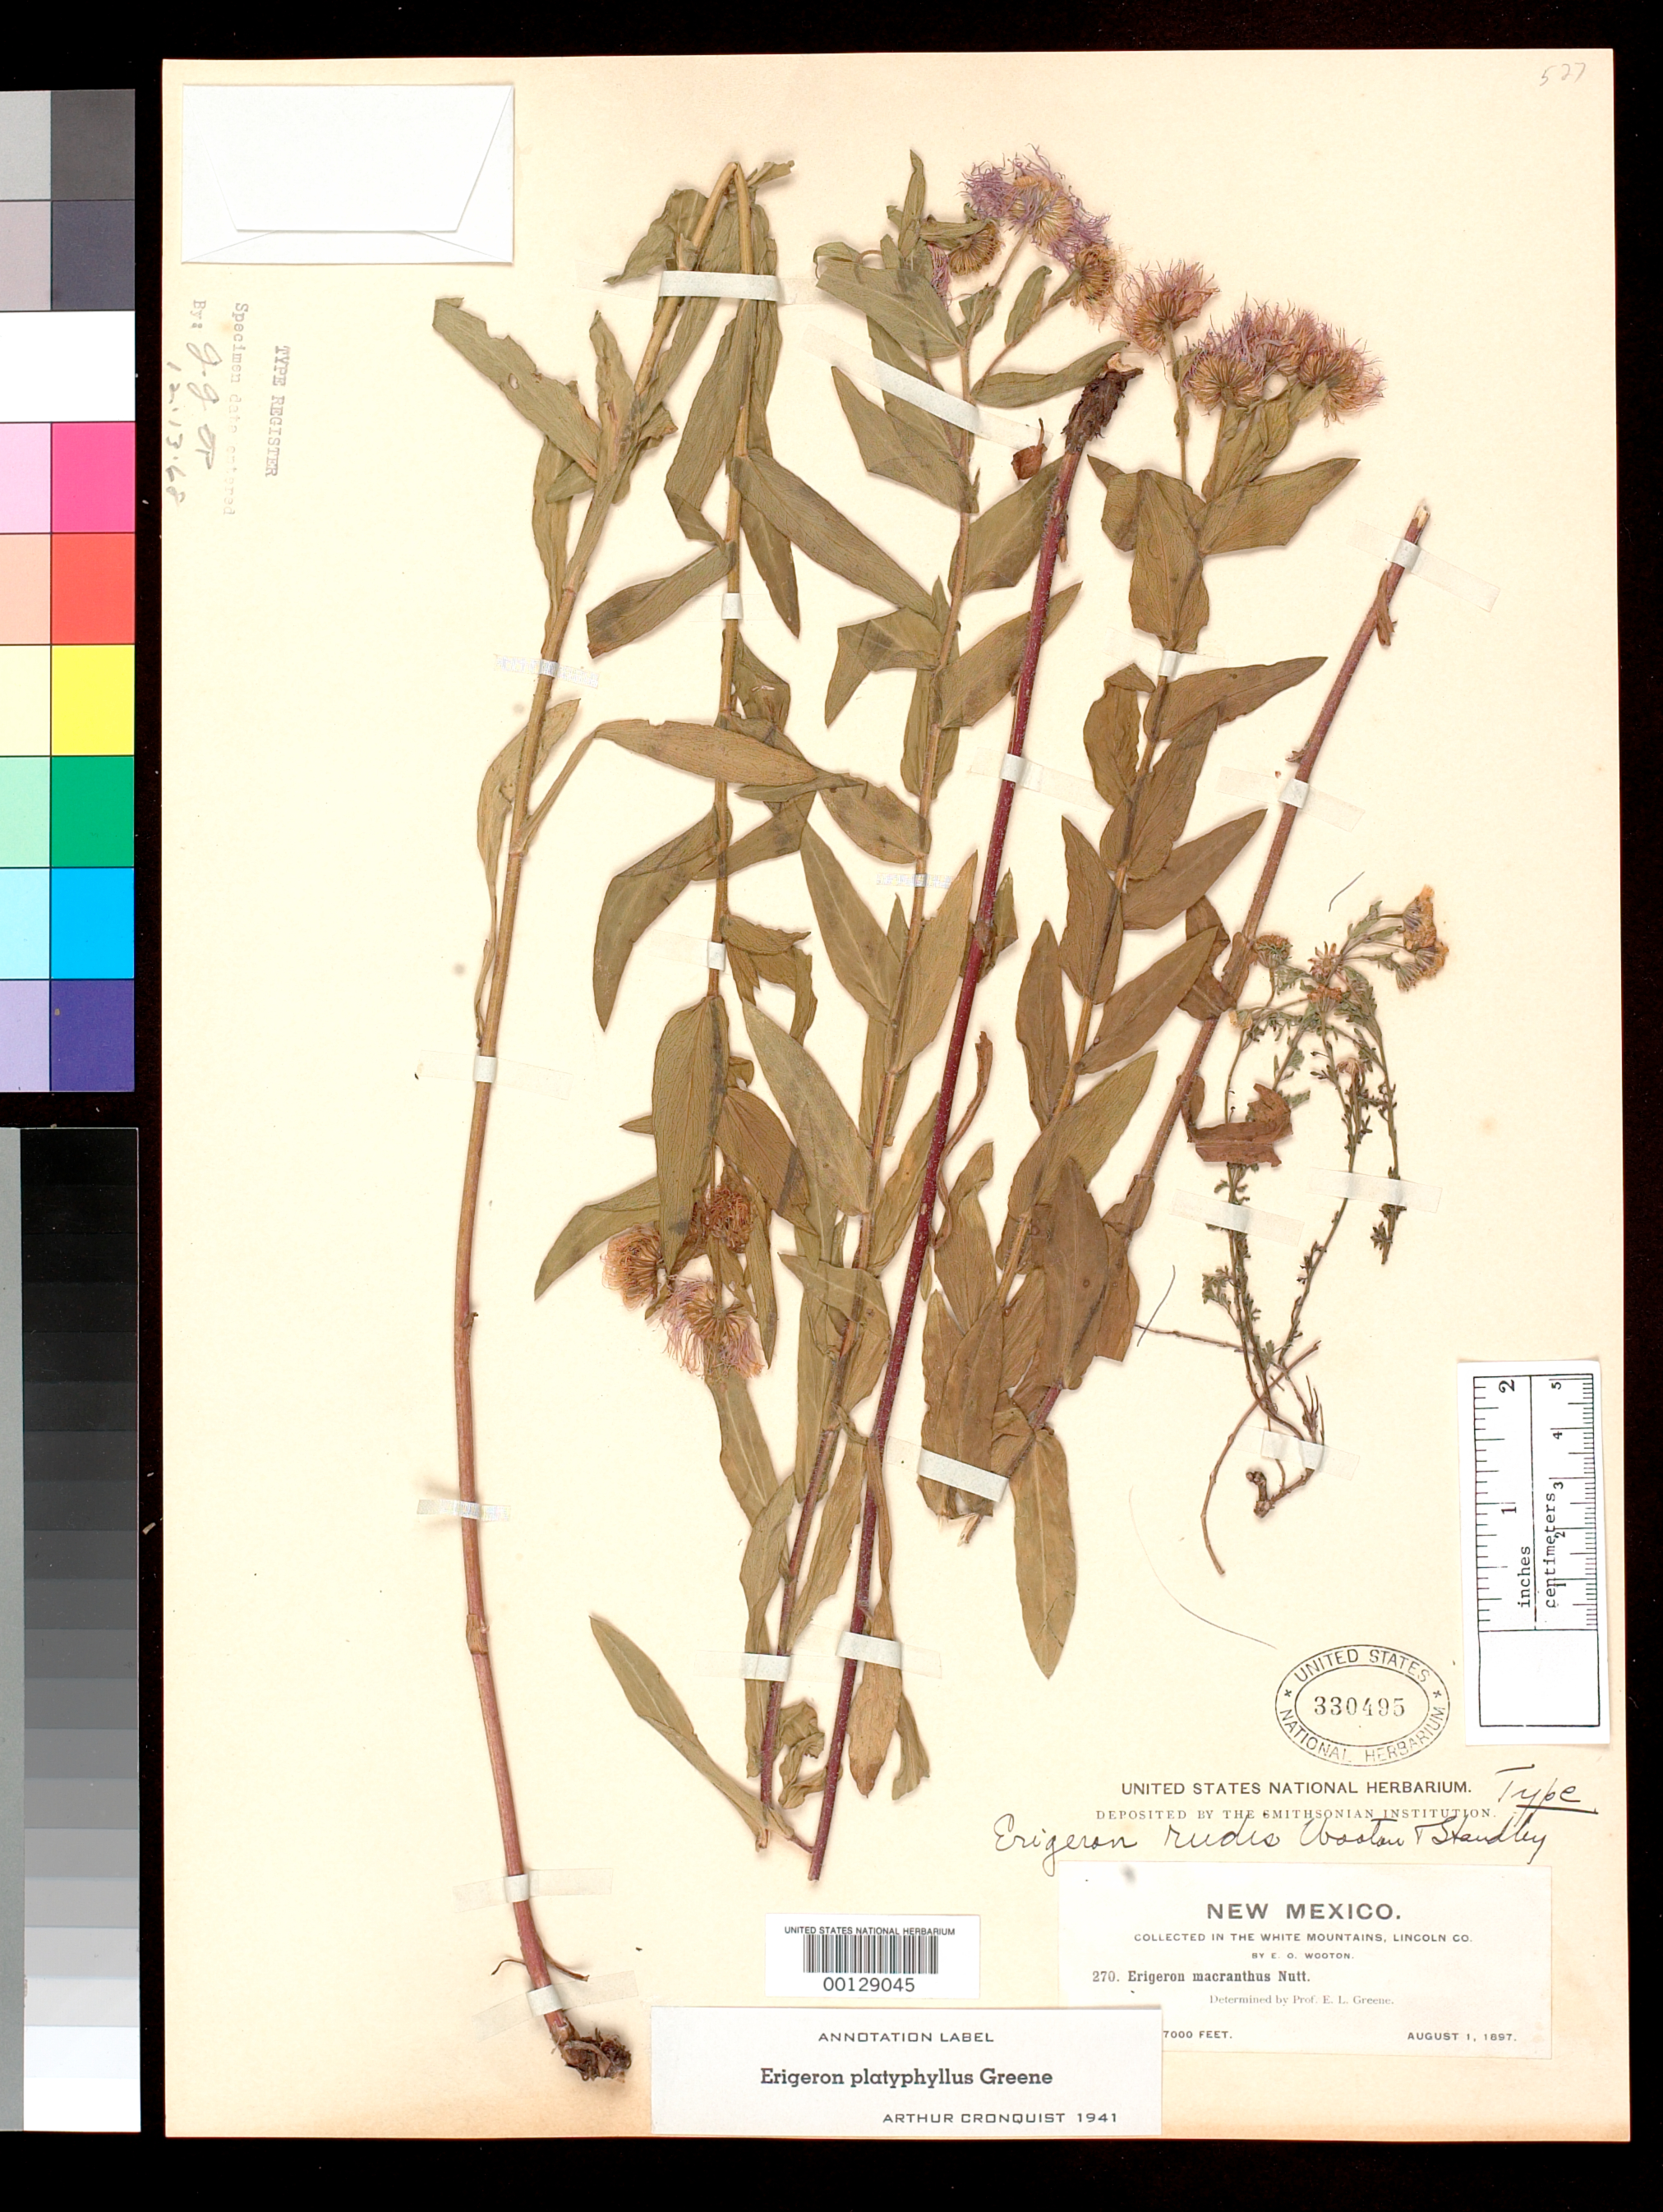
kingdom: Plantae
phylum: Tracheophyta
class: Magnoliopsida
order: Asterales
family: Asteraceae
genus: Erigeron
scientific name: Erigeron rudis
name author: Wooton & Standl.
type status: Holotype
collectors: E. O. Wooton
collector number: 270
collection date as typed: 01 Aug 1897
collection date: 1897-08-01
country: United States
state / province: New Mexico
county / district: Lincoln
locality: White Mts.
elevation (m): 2100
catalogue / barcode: US 330495